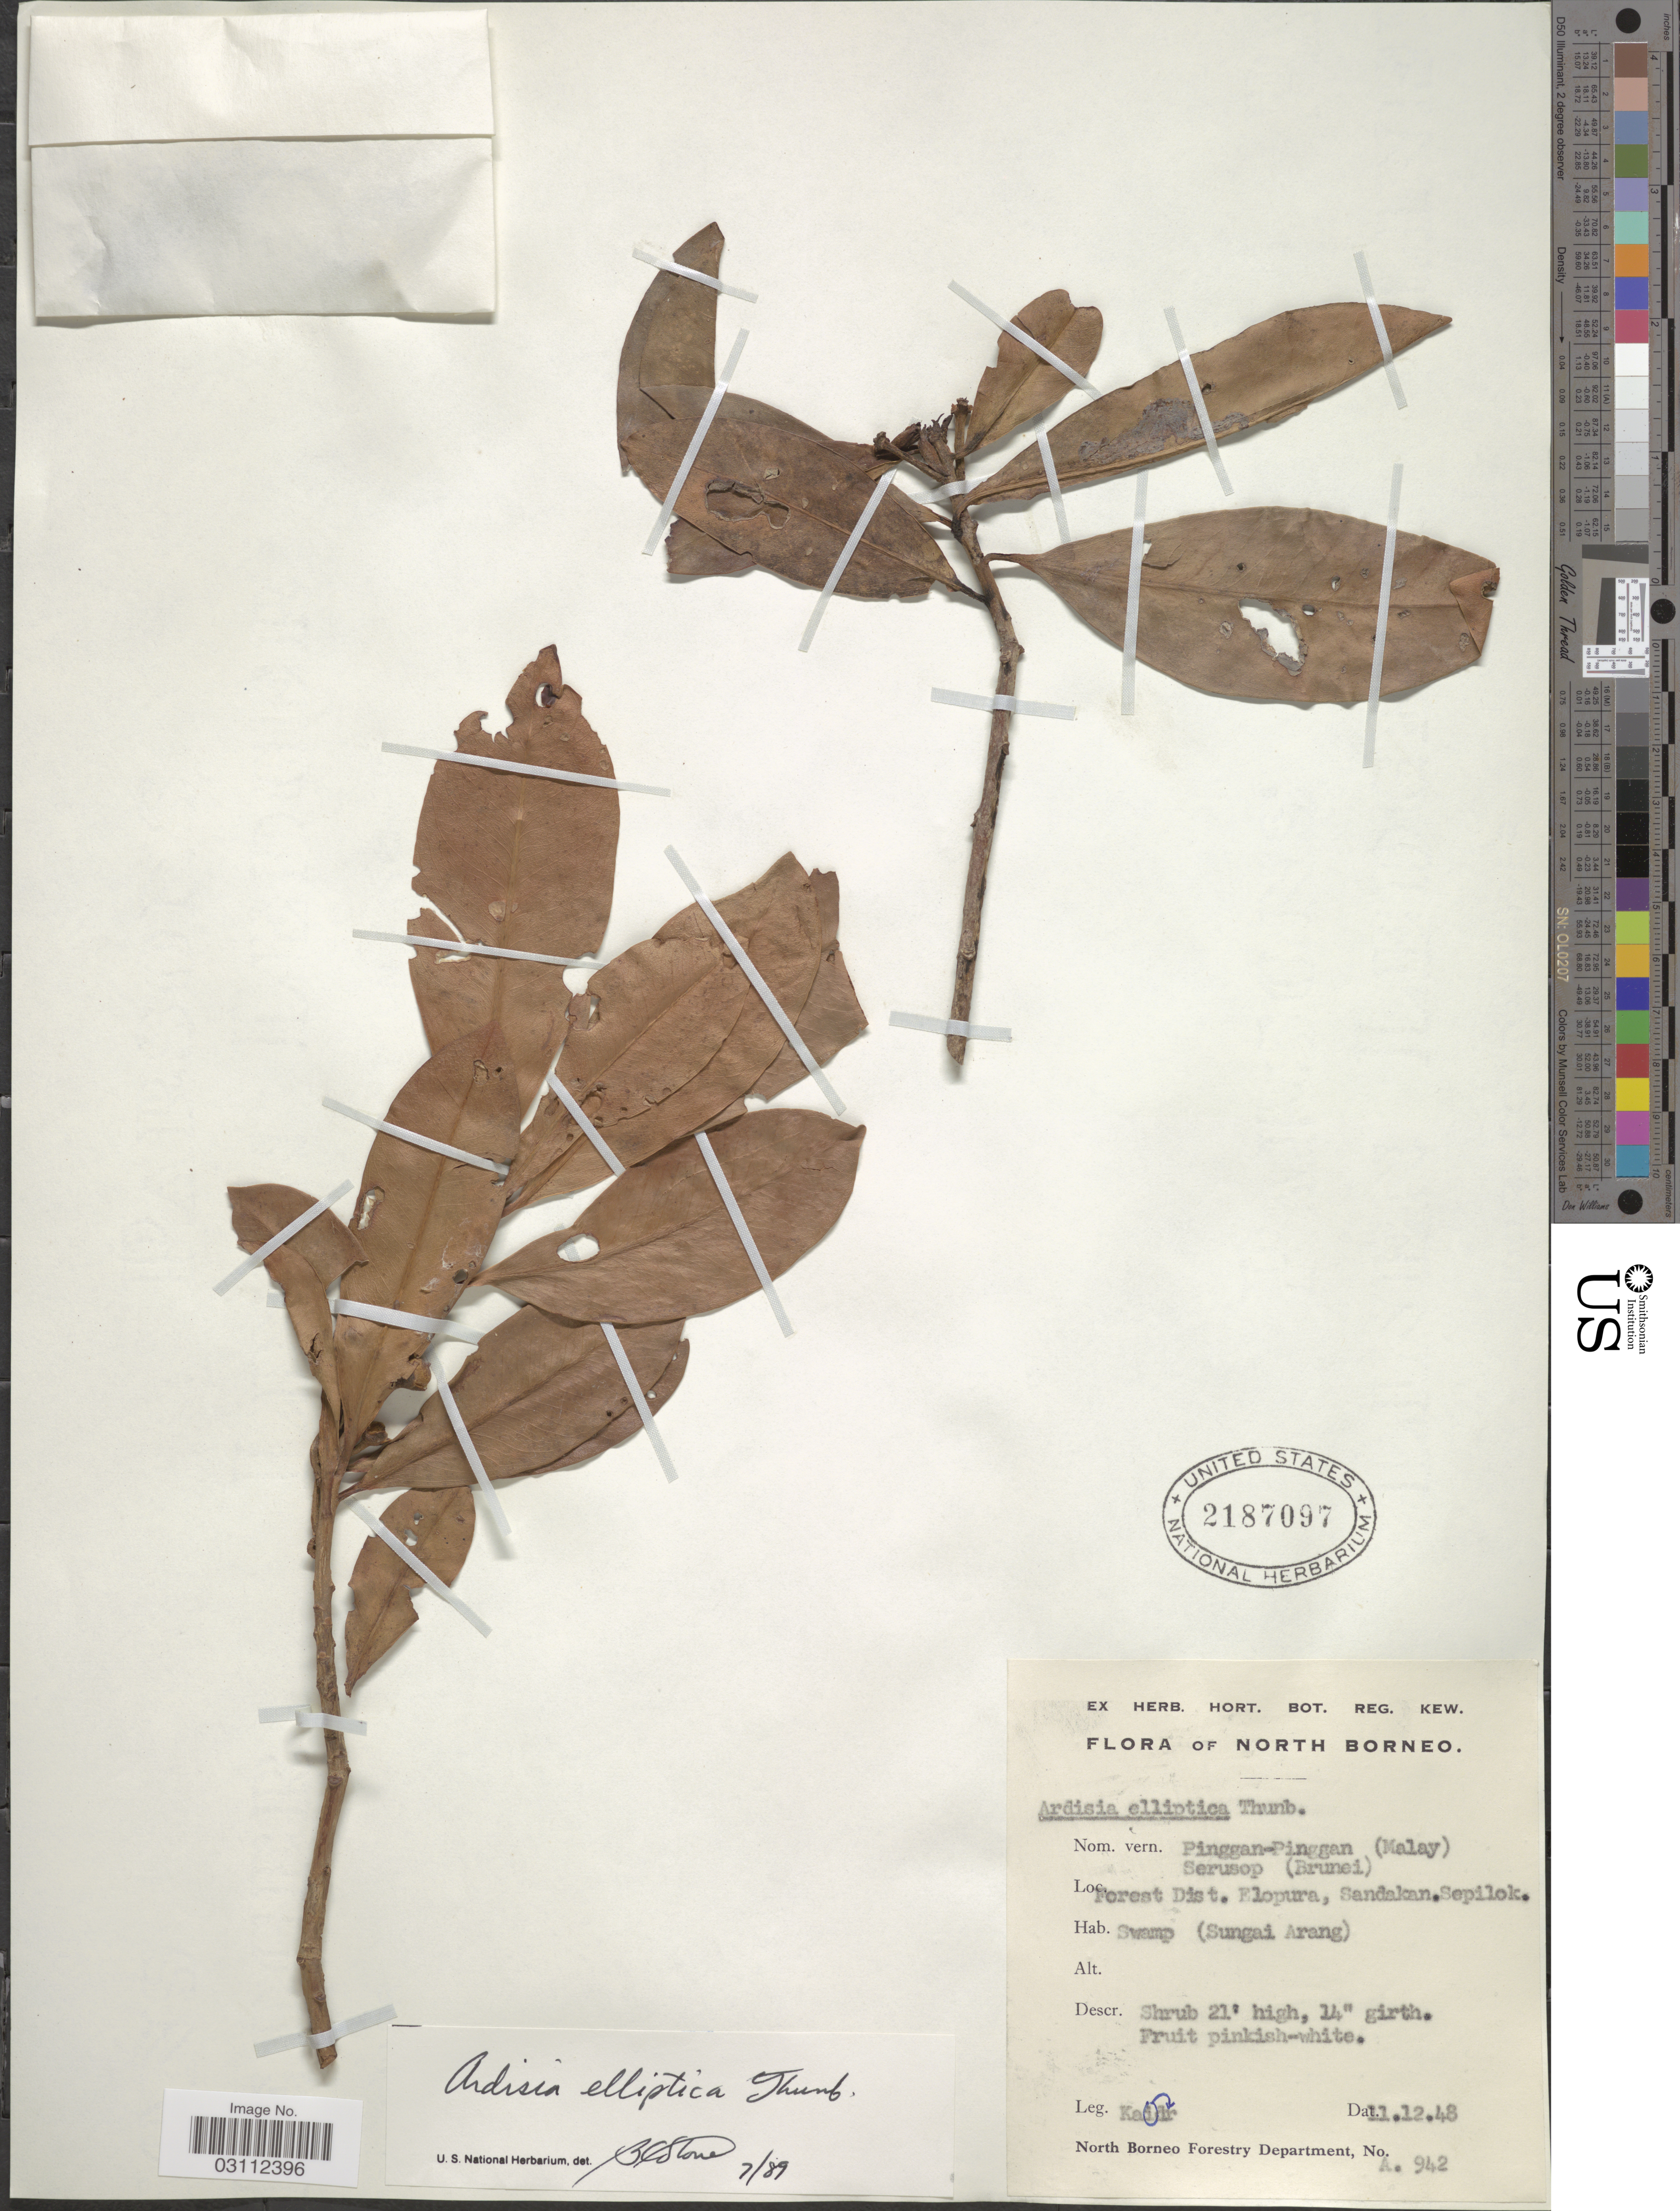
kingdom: Plantae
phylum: Tracheophyta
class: Magnoliopsida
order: Ericales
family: Primulaceae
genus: Ardisia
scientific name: Ardisia elliptica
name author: Thunb.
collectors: -. Kadir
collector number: A942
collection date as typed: Transcribed d/m/y: 11/12/48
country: Malaysia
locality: North Borneo. Forest Dist. Elopura, Sandakan. Sepilok. Swamp (Sungai Arang).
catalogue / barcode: US 2187097